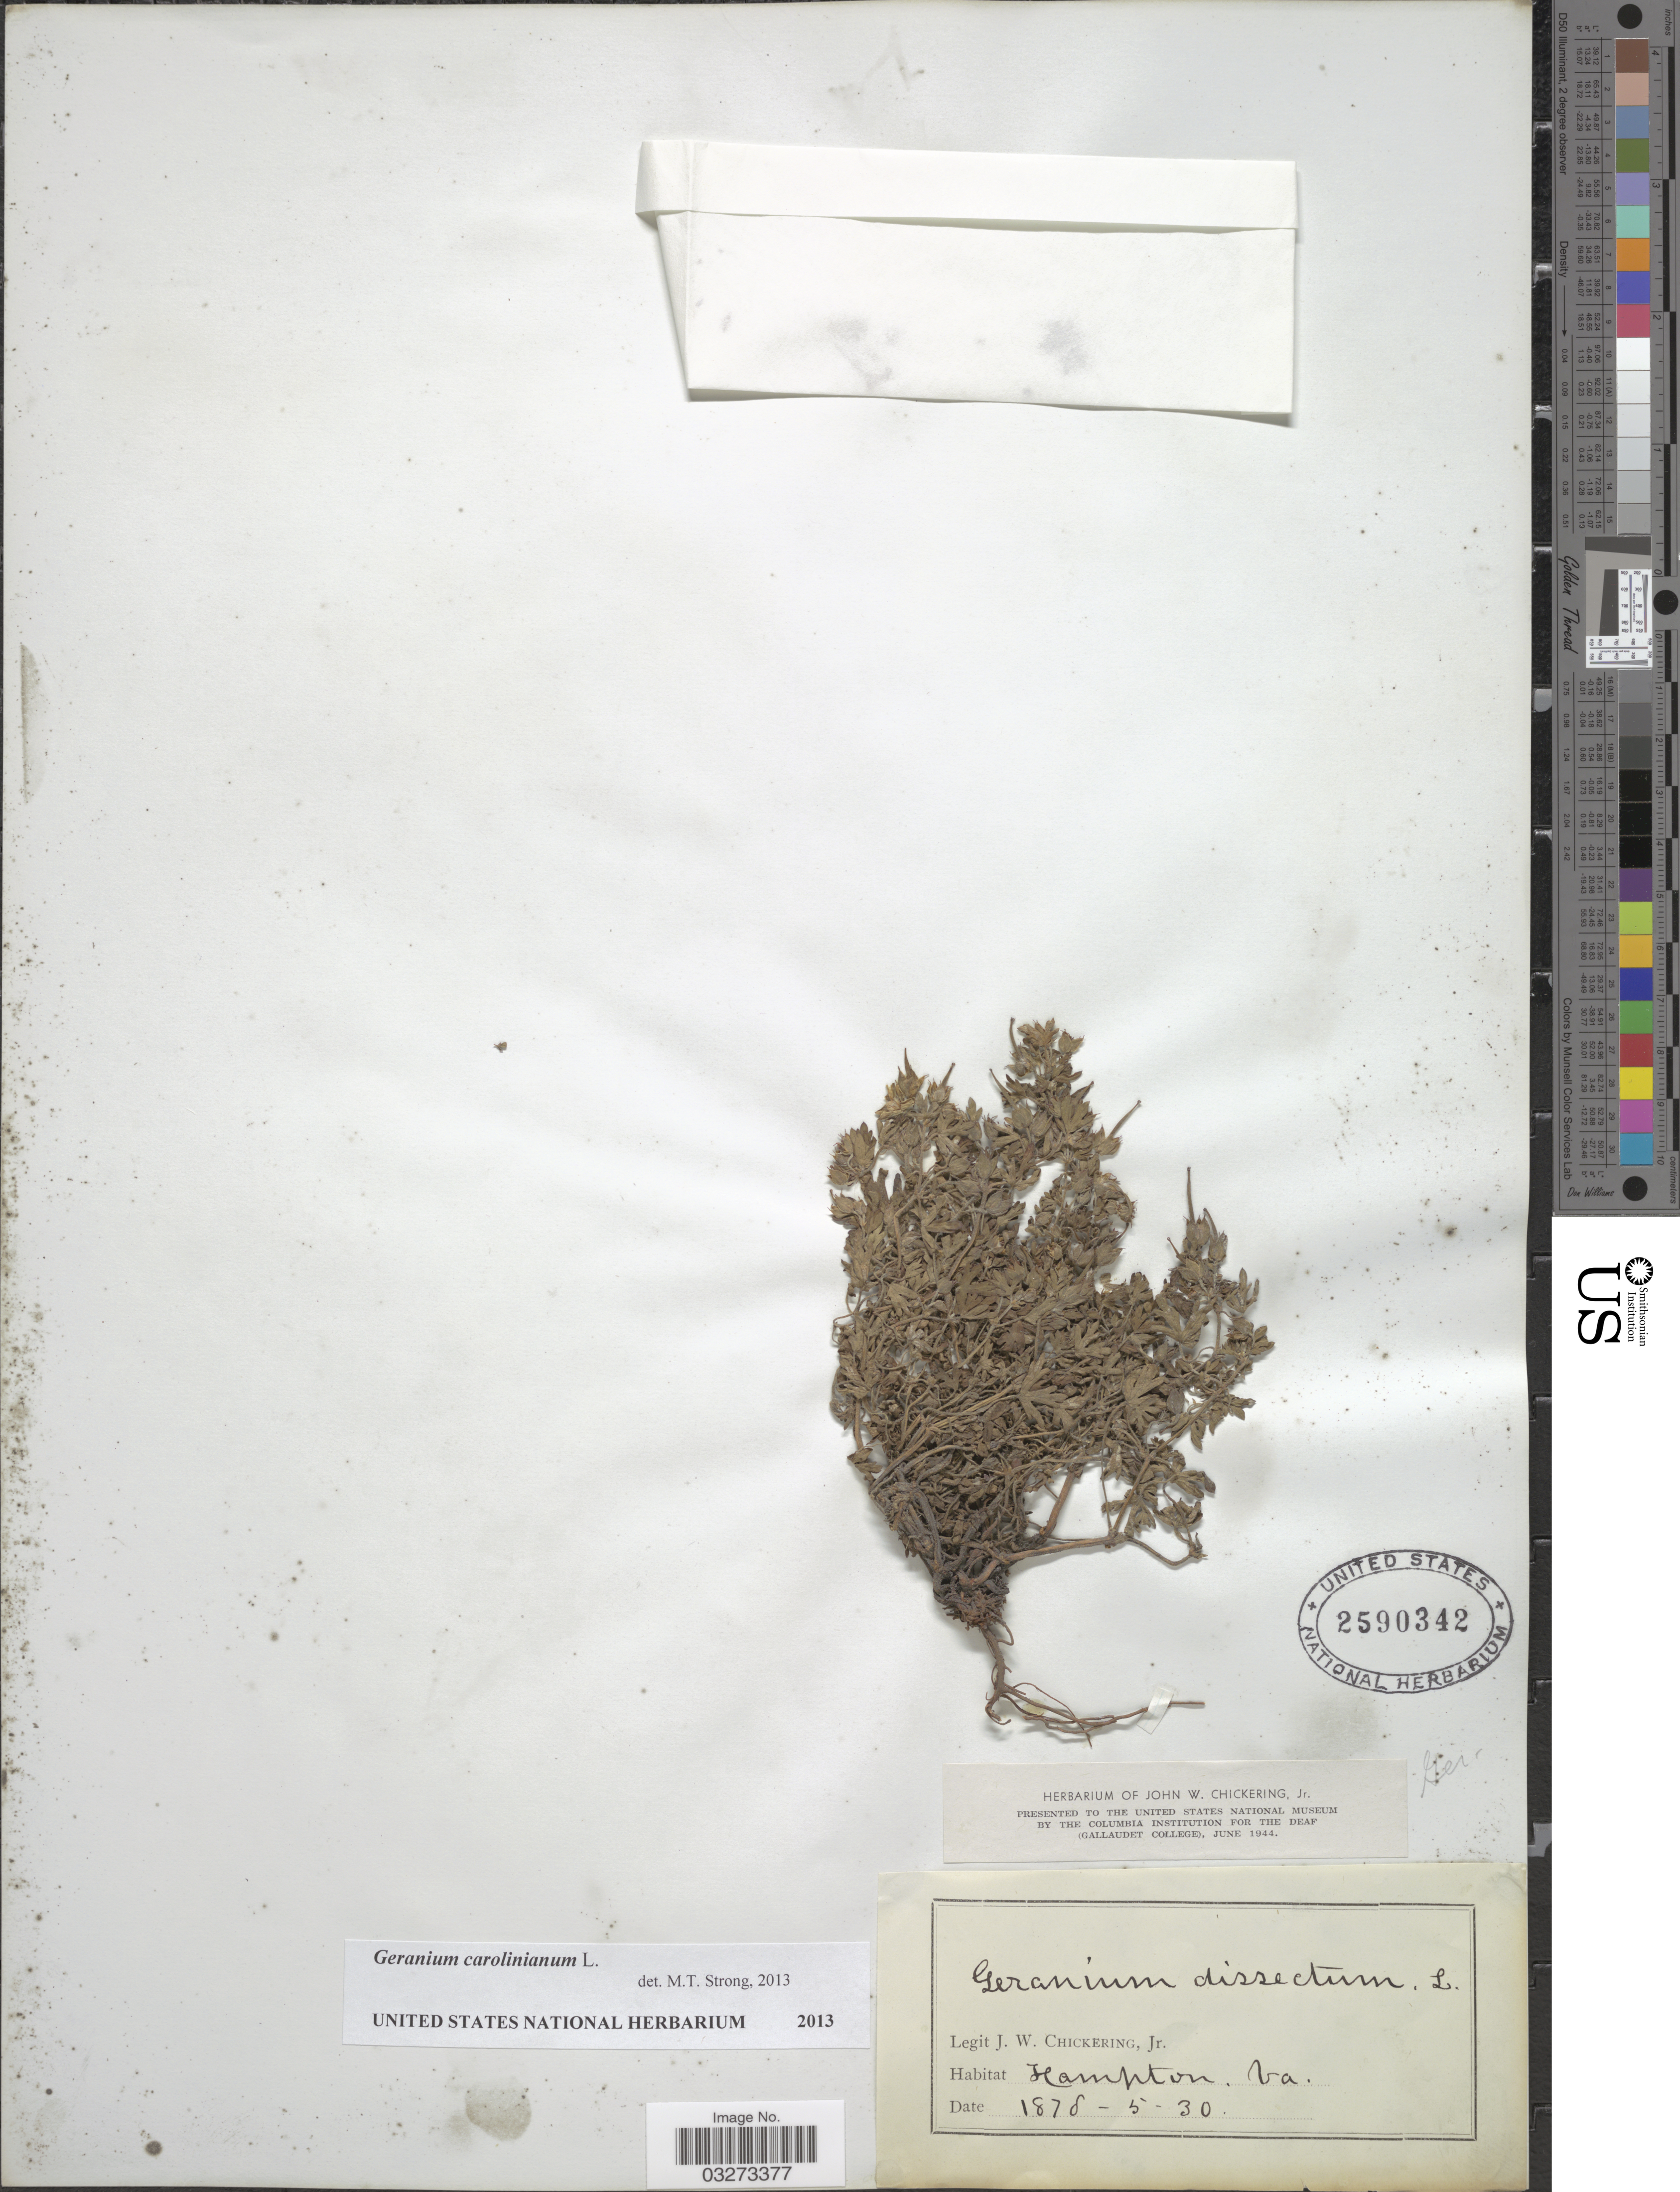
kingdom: Plantae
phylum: Tracheophyta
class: Magnoliopsida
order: Geraniales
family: Geraniaceae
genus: Geranium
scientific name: Geranium carolinianum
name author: L.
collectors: J. W. Chickering Jr.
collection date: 1878-05-30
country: United States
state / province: Virginia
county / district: City of Hampton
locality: Hampton.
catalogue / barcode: US 2590342